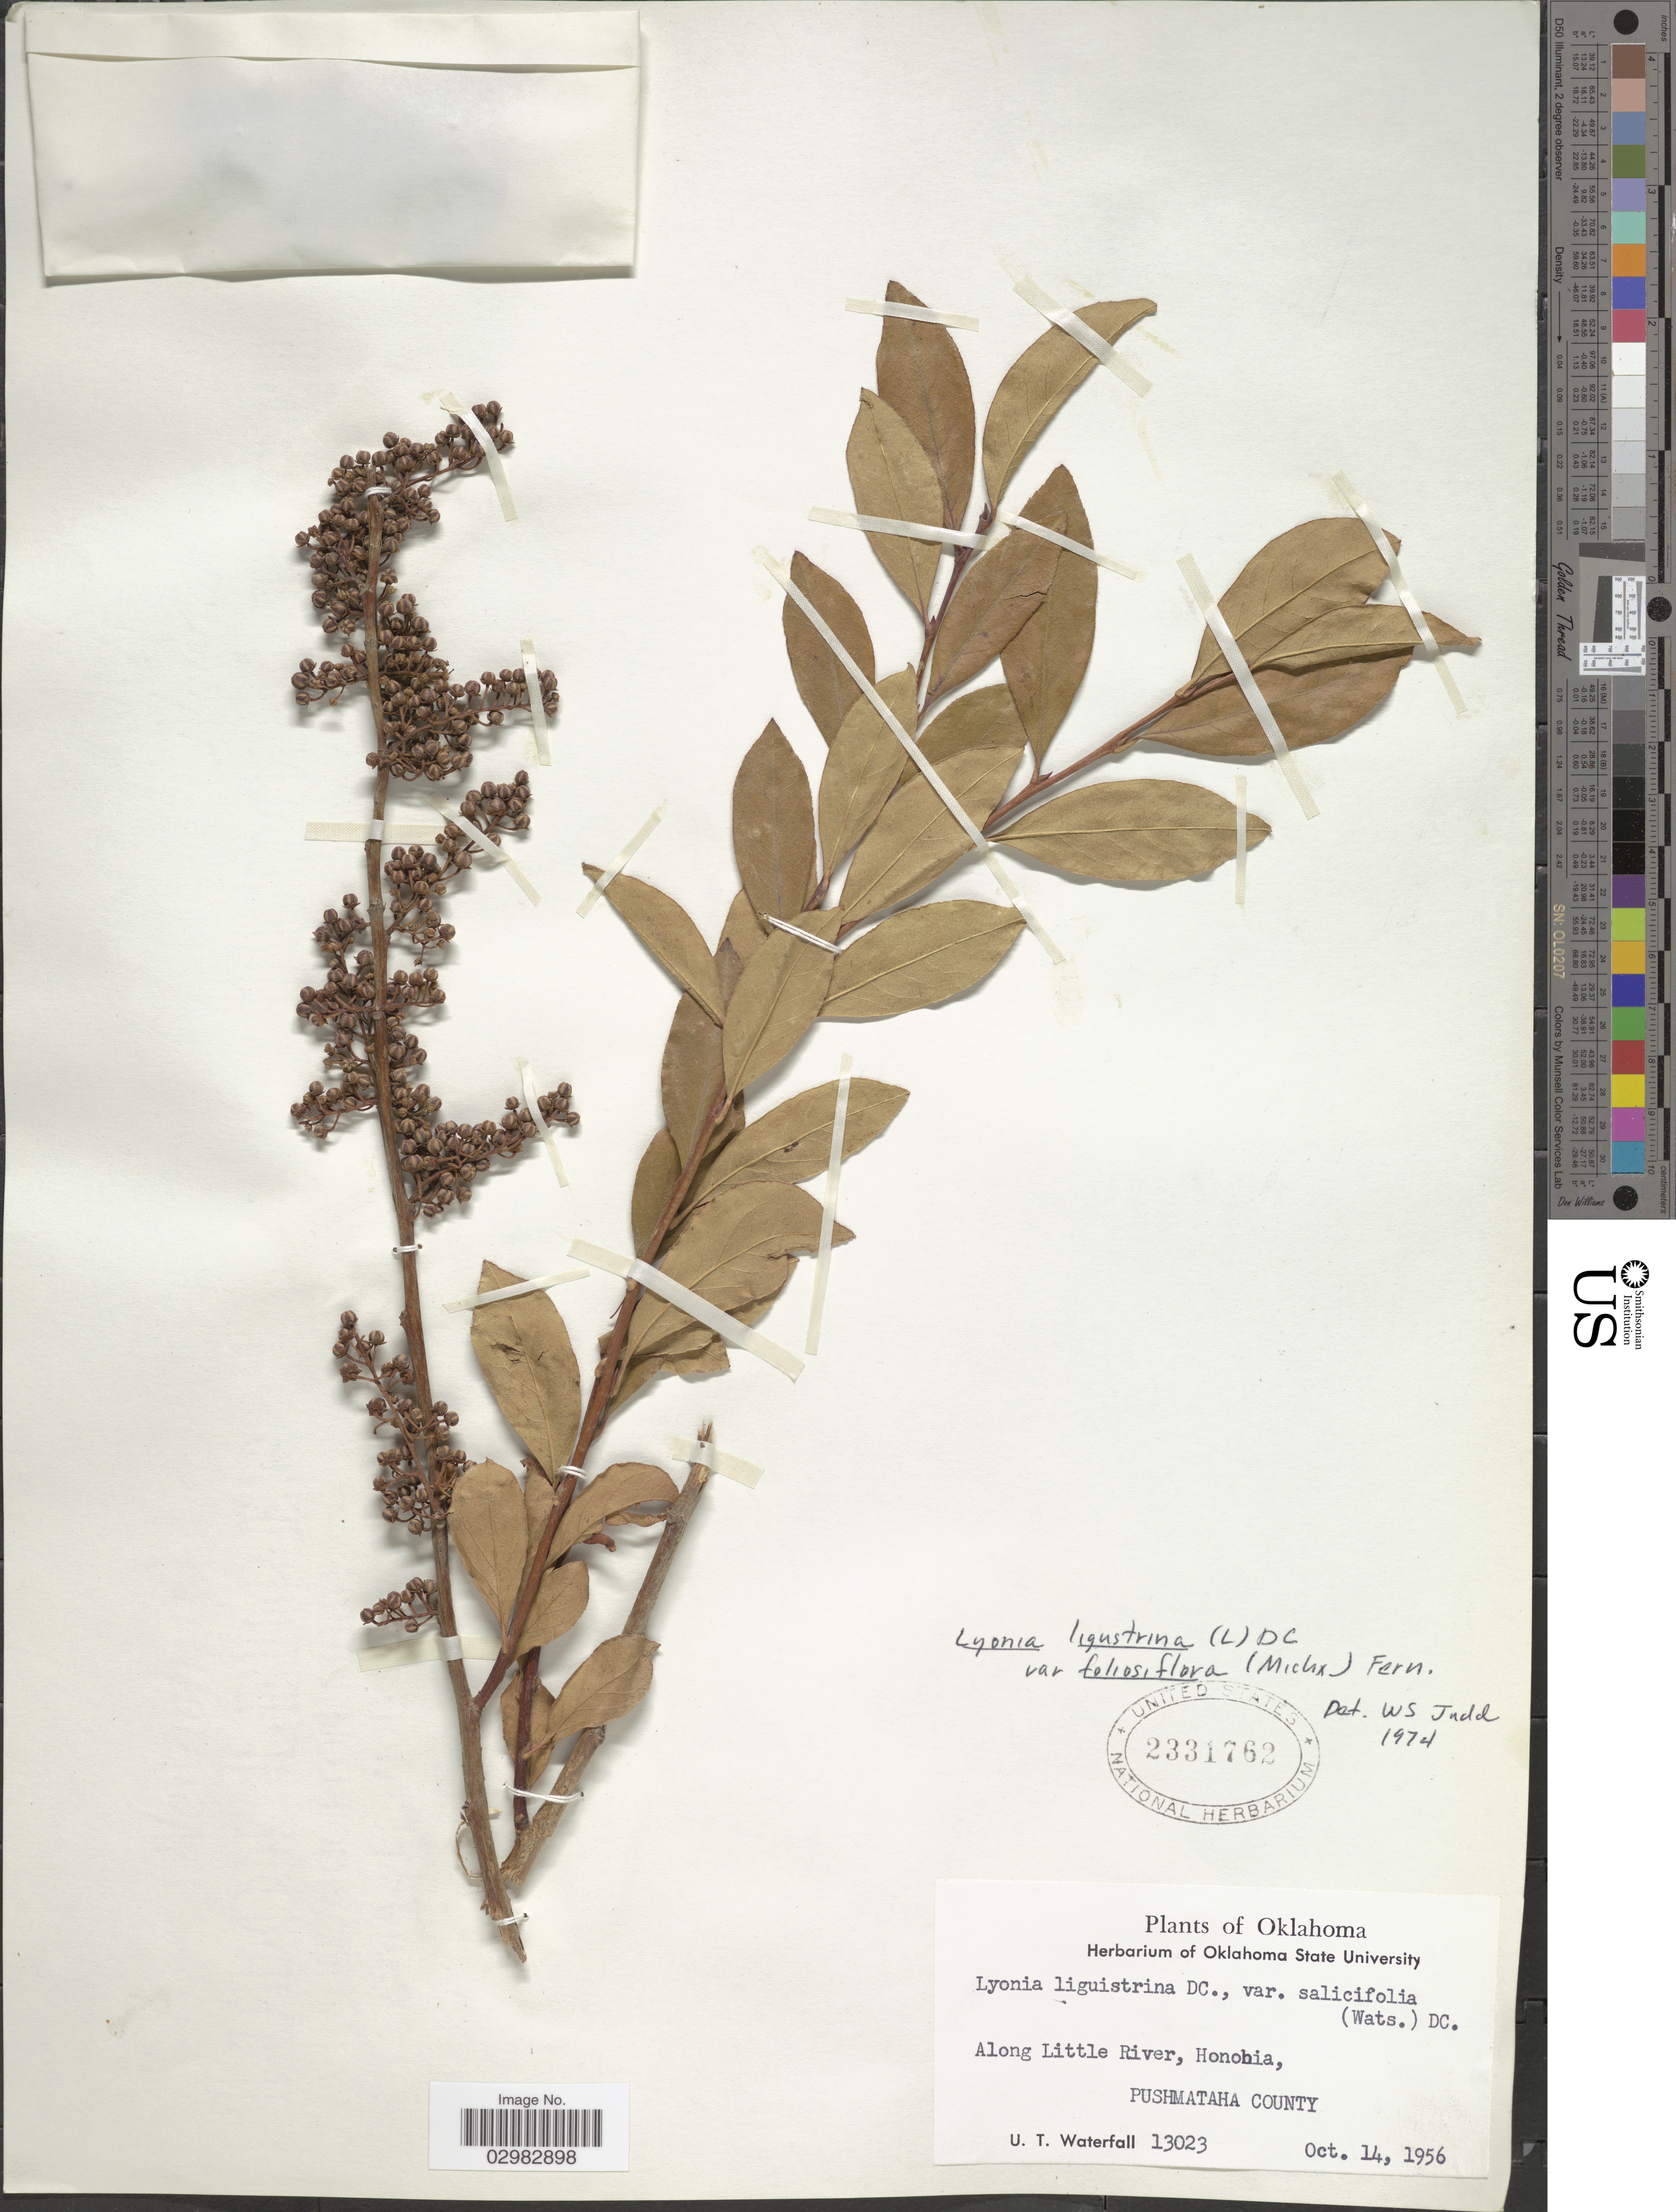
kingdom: Plantae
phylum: Tracheophyta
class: Magnoliopsida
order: Ericales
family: Ericaceae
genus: Lyonia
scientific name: Lyonia ligustrina var. foliosiflora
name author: (Michx.) Fernald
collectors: U. T. Waterfall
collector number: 13023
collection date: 1956-10-14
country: United States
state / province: Oklahoma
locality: Along Little River, Honobia, Pushmataha County.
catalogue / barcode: US 2331762